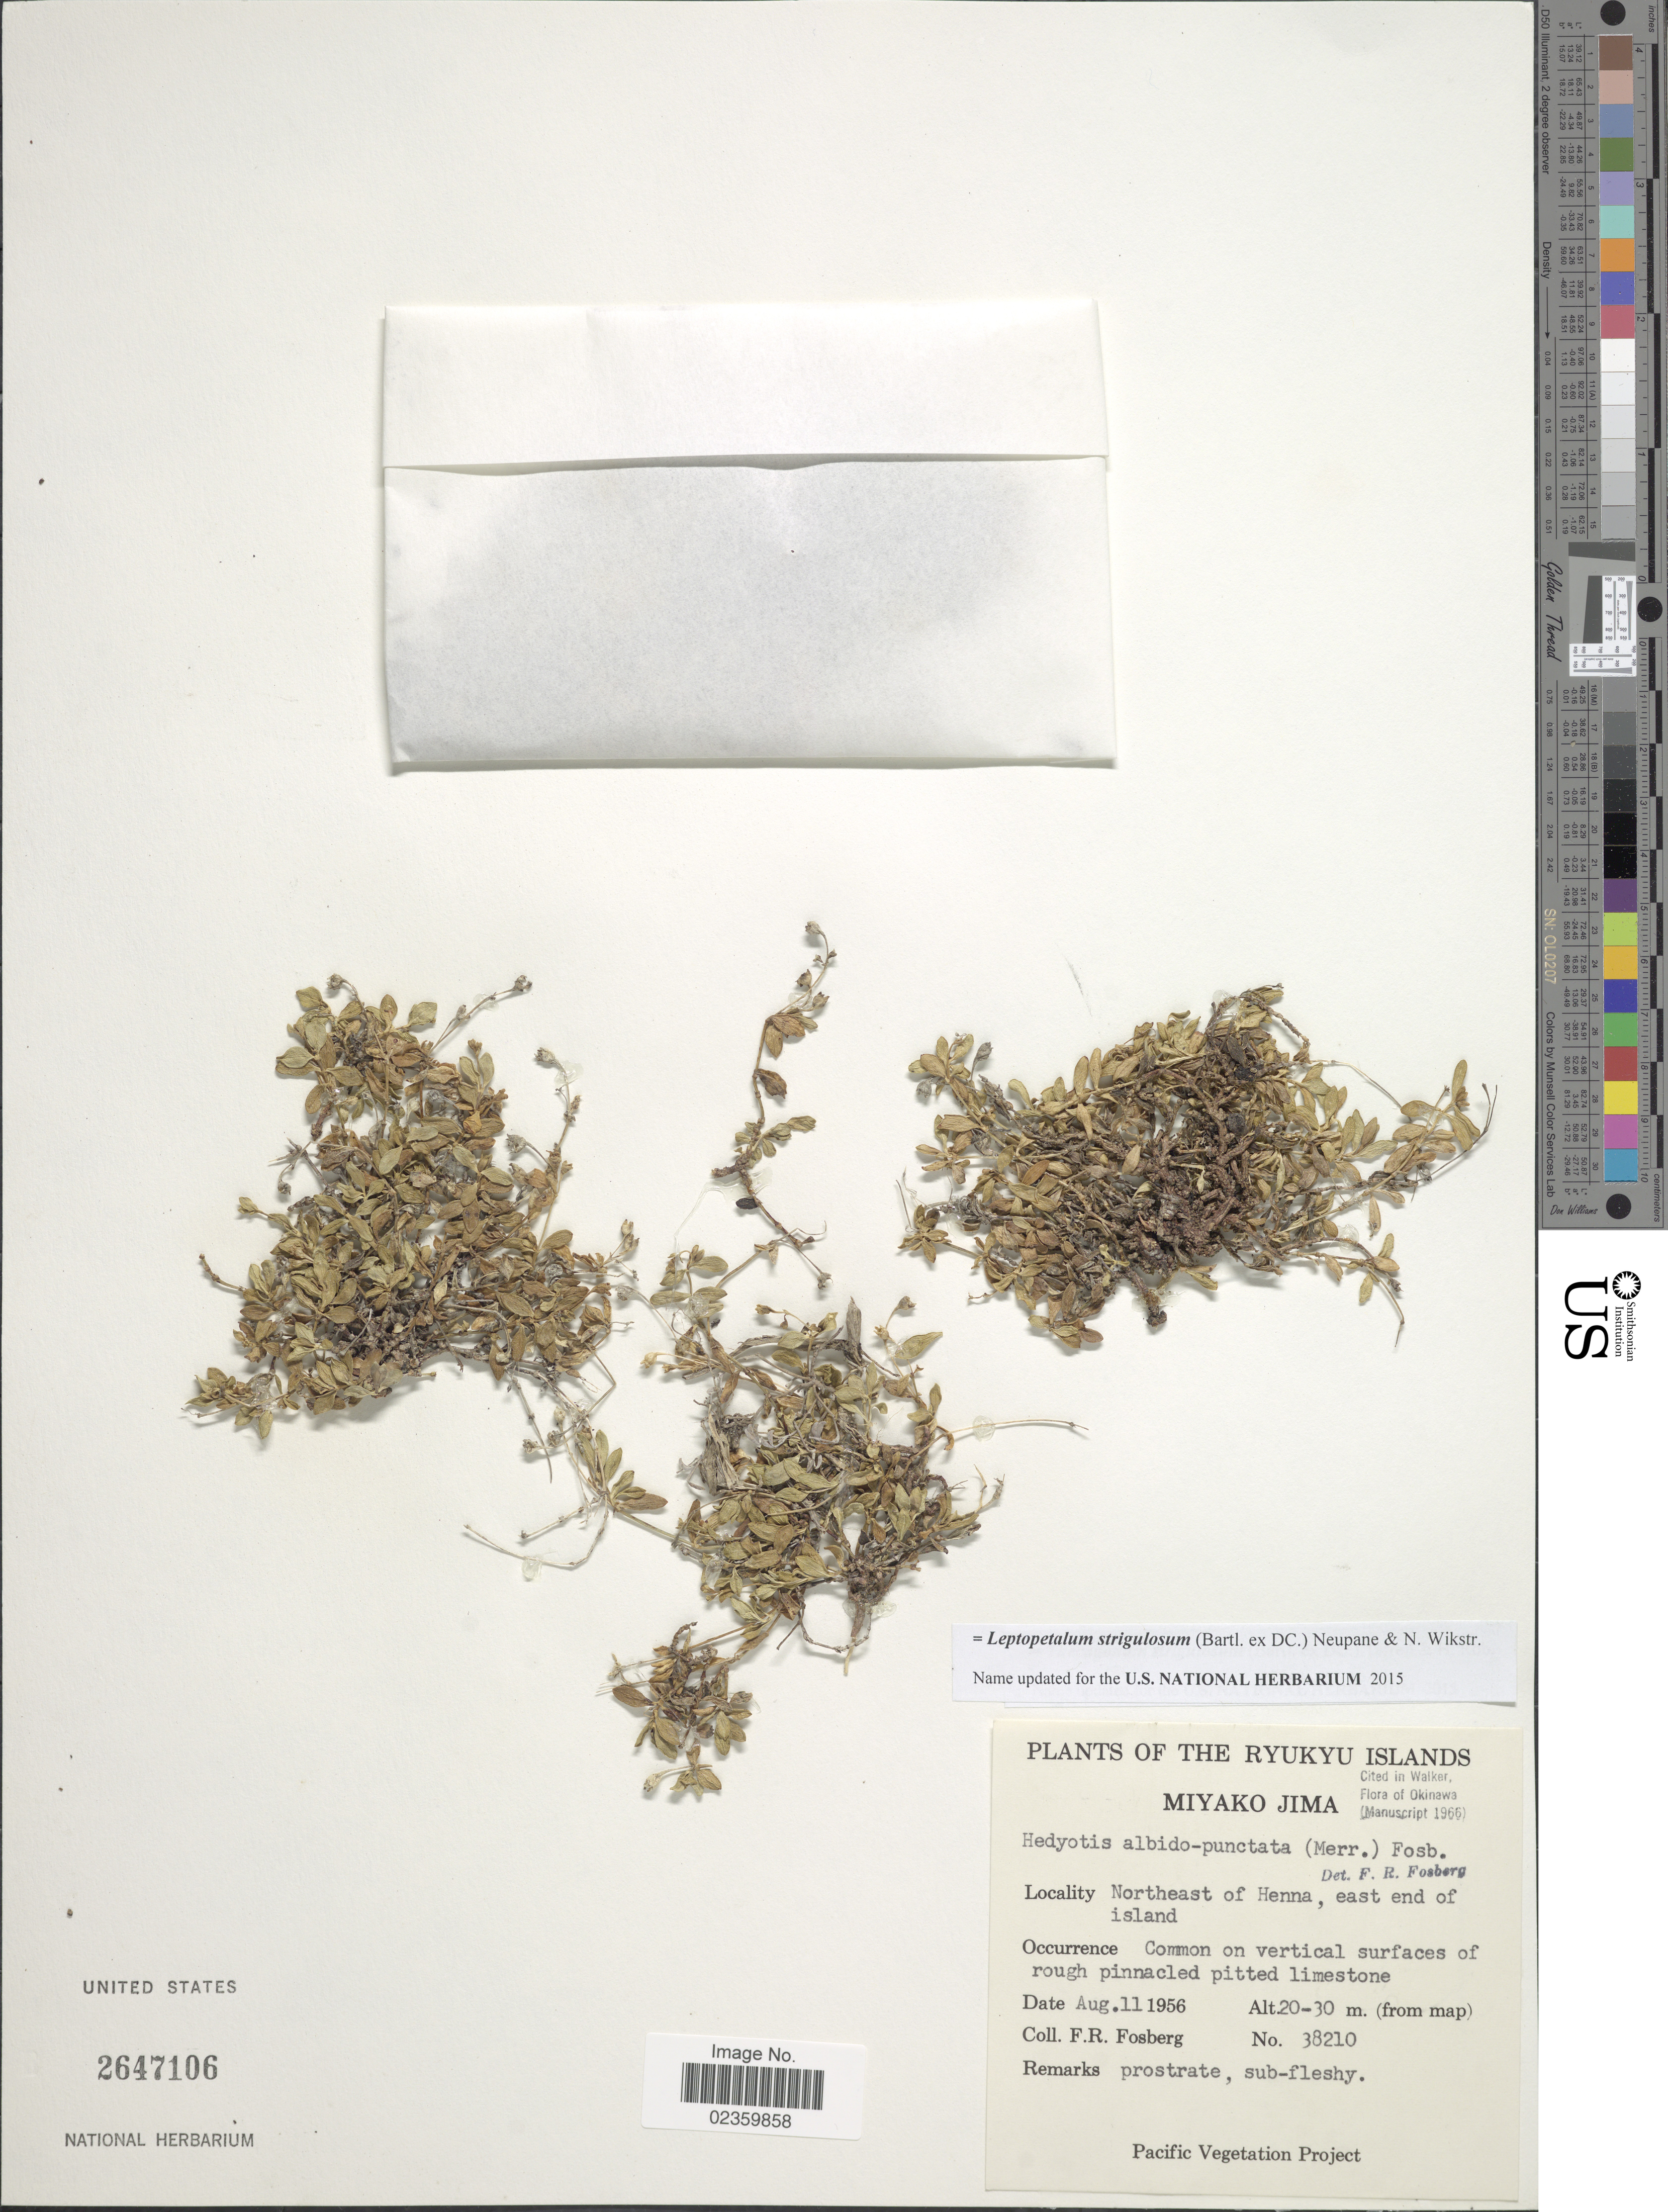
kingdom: Plantae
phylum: Tracheophyta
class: Magnoliopsida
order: Gentianales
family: Rubiaceae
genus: Leptopetalum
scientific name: Leptopetalum strigulosum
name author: (Bartl. ex DC.) Neupane & N. Wikstr.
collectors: F. R. Fosberg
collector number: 38210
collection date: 1956-08-11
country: Japan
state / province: Okinawa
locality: The Ryukyu Islands, Miyako Jima, Northeast of Henna, east end of island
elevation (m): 20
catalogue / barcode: US 2647106